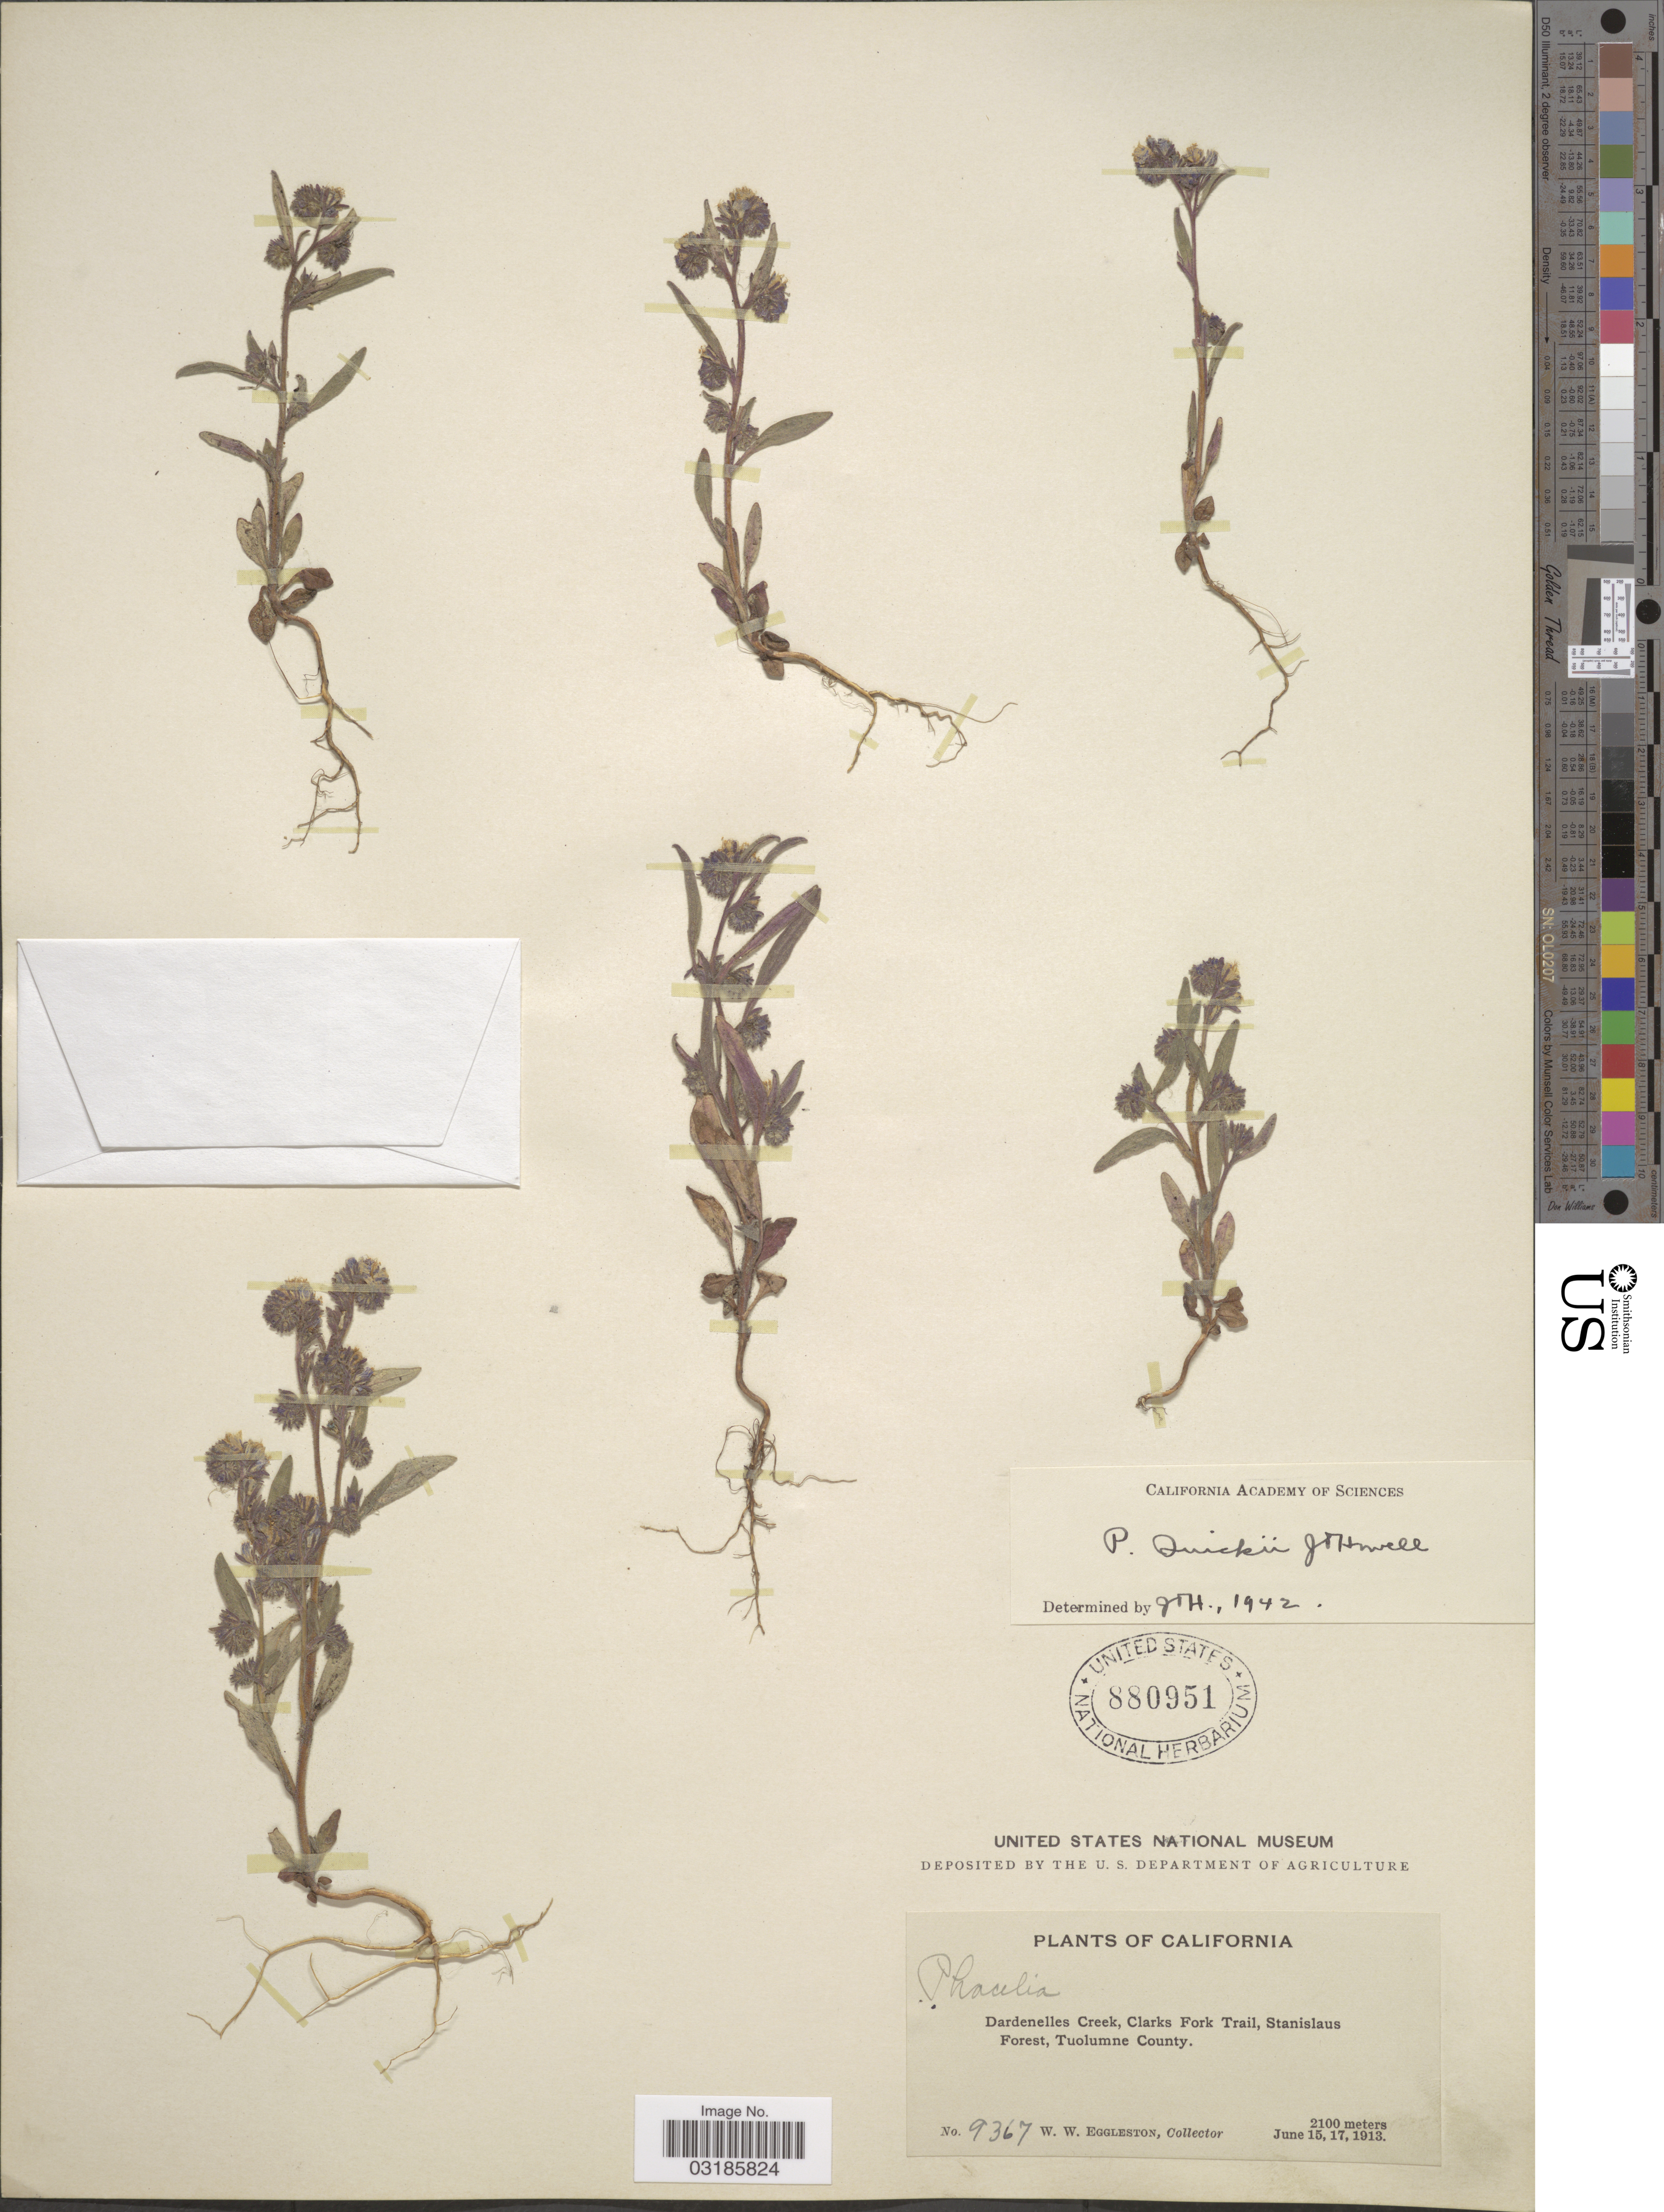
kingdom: Plantae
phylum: Tracheophyta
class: Magnoliopsida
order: Boraginales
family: Hydrophyllaceae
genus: Phacelia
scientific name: Phacelia quickii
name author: J.T. Howell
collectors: W. W. Eggleston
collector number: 9367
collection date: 1913-06-17/1913-06-25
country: United States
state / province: California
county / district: Tuolumne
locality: Dardenelles Creek, Clarks Fork Trail, Stanislaus Forest, Tuolumne County.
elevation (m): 2100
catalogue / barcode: US 880951